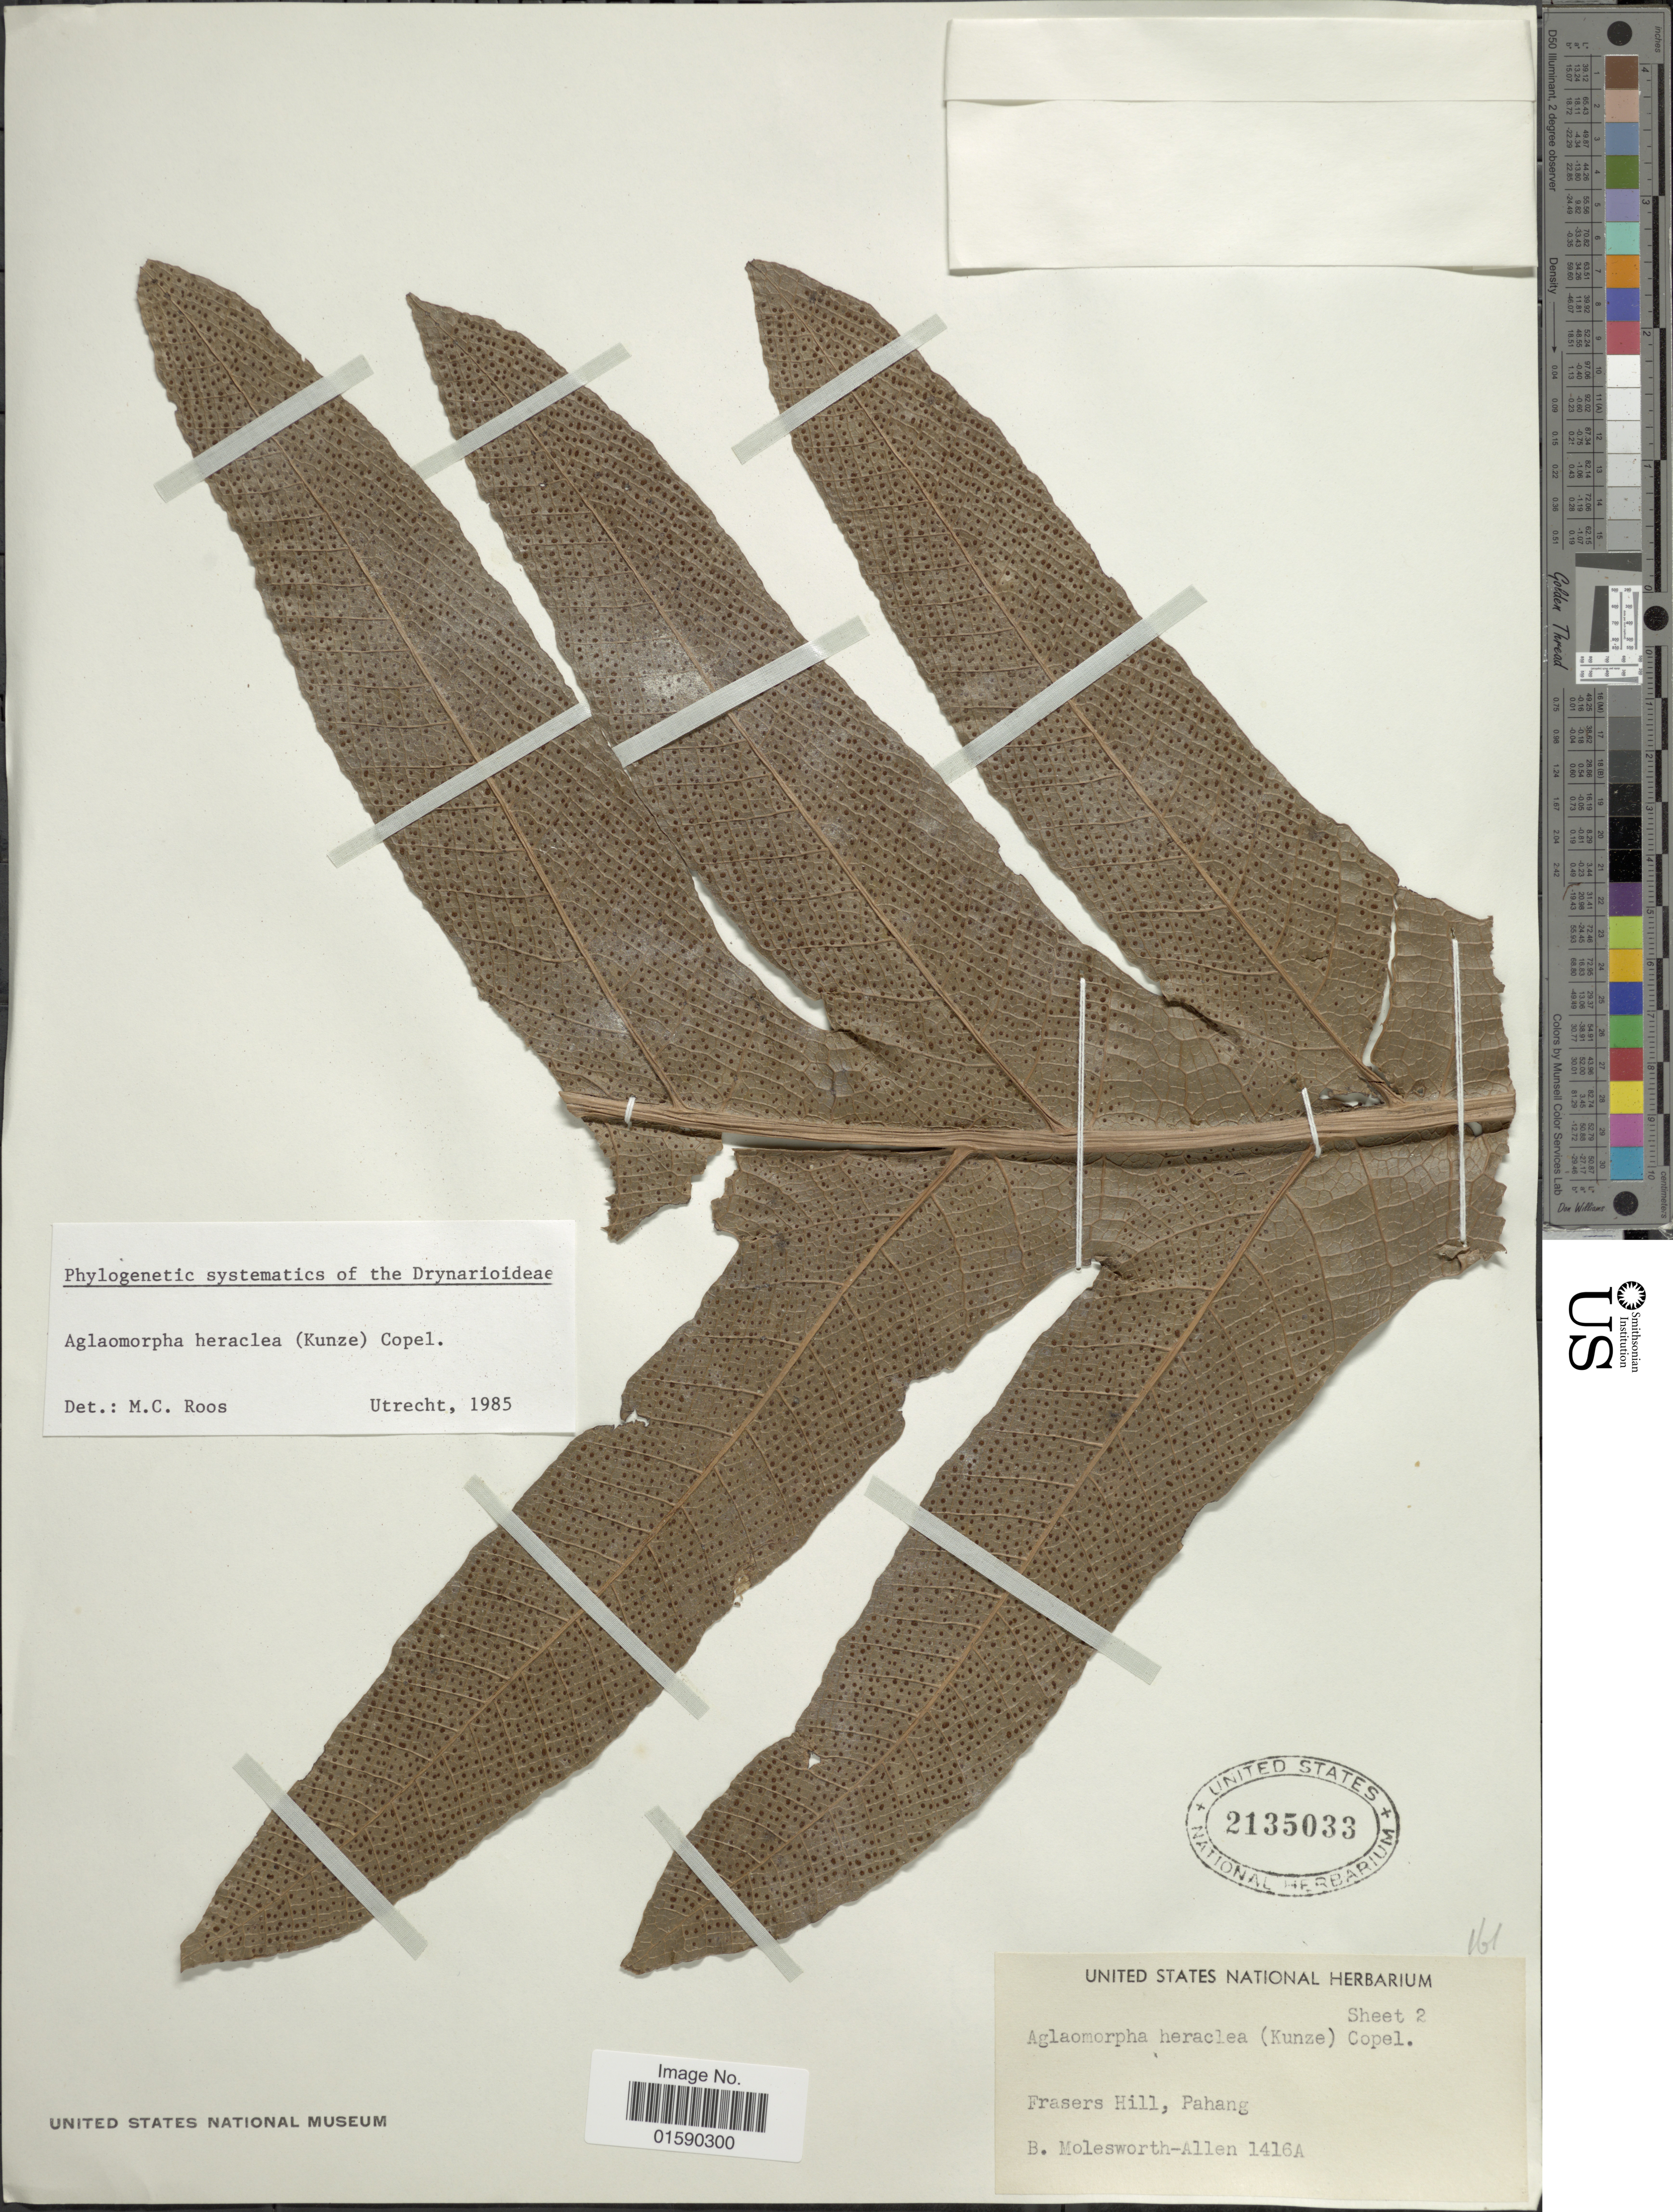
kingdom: Plantae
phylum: Tracheophyta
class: Polypodiopsida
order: Polypodiales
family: Polypodiaceae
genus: Aglaomorpha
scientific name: Aglaomorpha heraclea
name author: (Kunze) Copel.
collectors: B. E. G. Molesworth-Allen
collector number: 1416A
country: Malaysia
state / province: Pahang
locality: Frasers Hill, Pahang.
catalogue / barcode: US 2135033